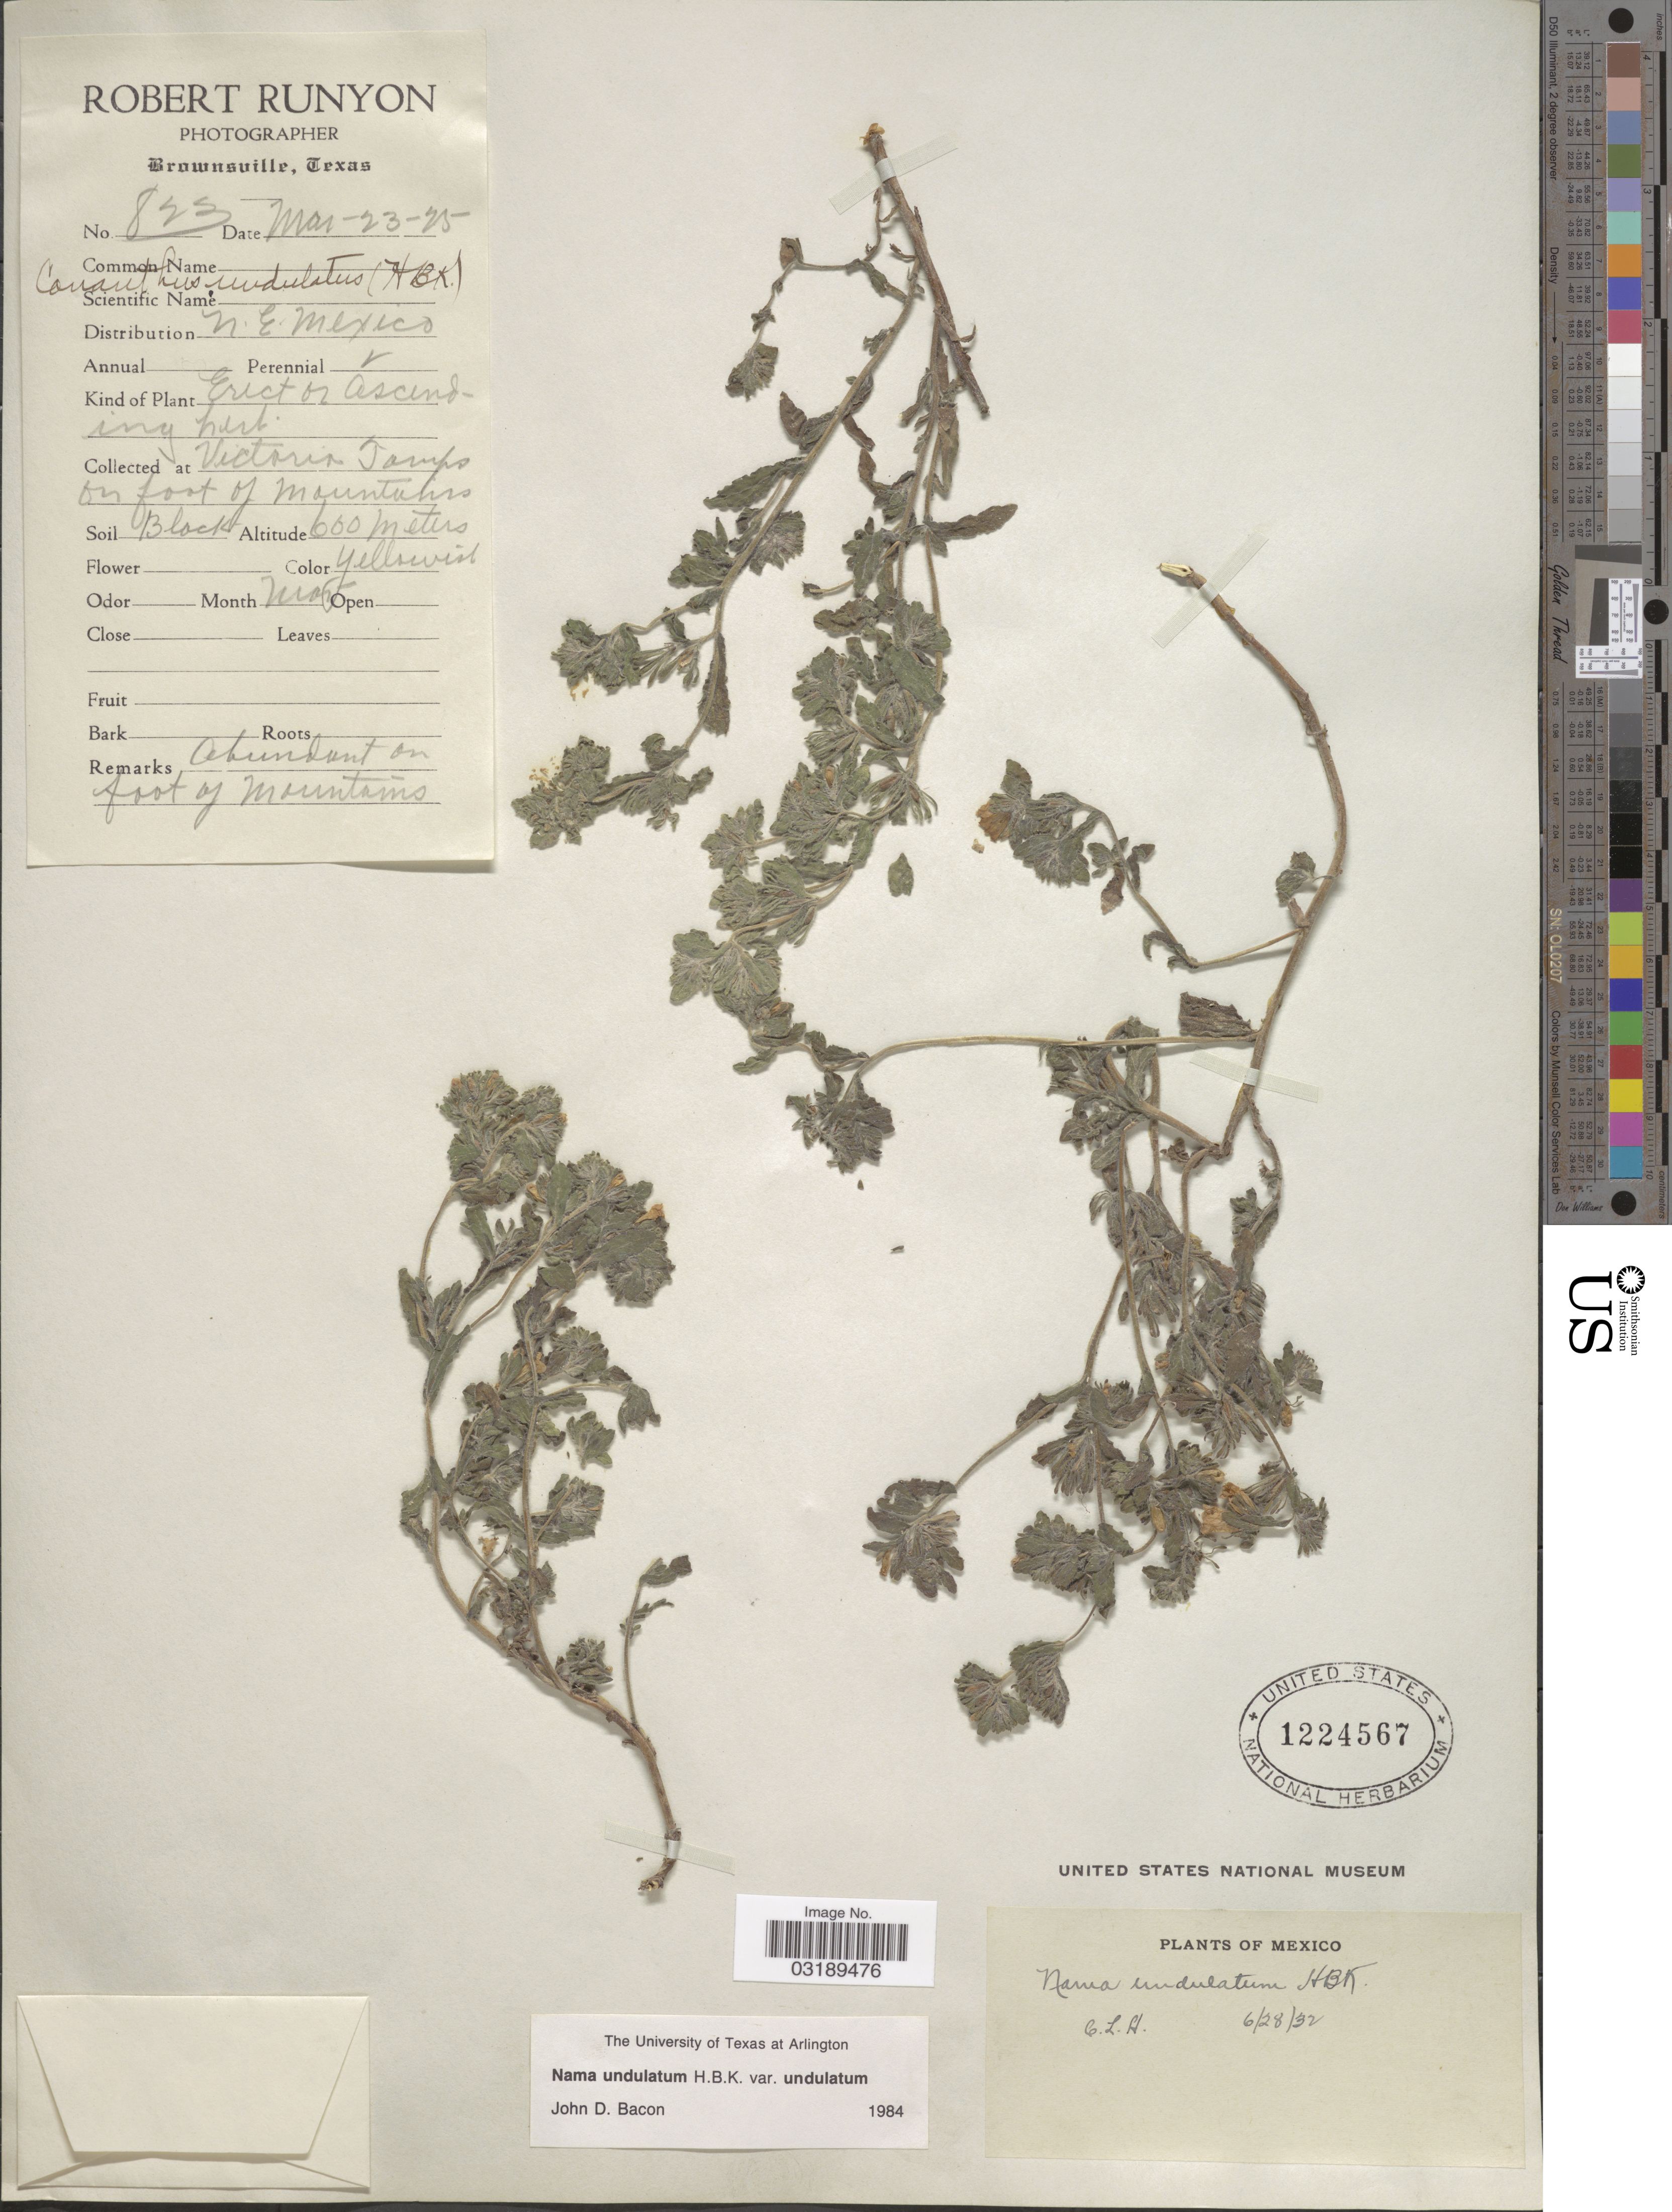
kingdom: Plantae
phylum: Tracheophyta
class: Magnoliopsida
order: Boraginales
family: Namaceae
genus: Nama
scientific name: Nama undulatum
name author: Kunth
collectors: R. Runyon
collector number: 823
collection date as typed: Transcribed d/m/y: 23/3/25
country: Mexico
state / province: Tamaulipas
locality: N. E. Mexico. Victoria Tamps on foot of mountains.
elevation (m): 600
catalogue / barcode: US 1224567